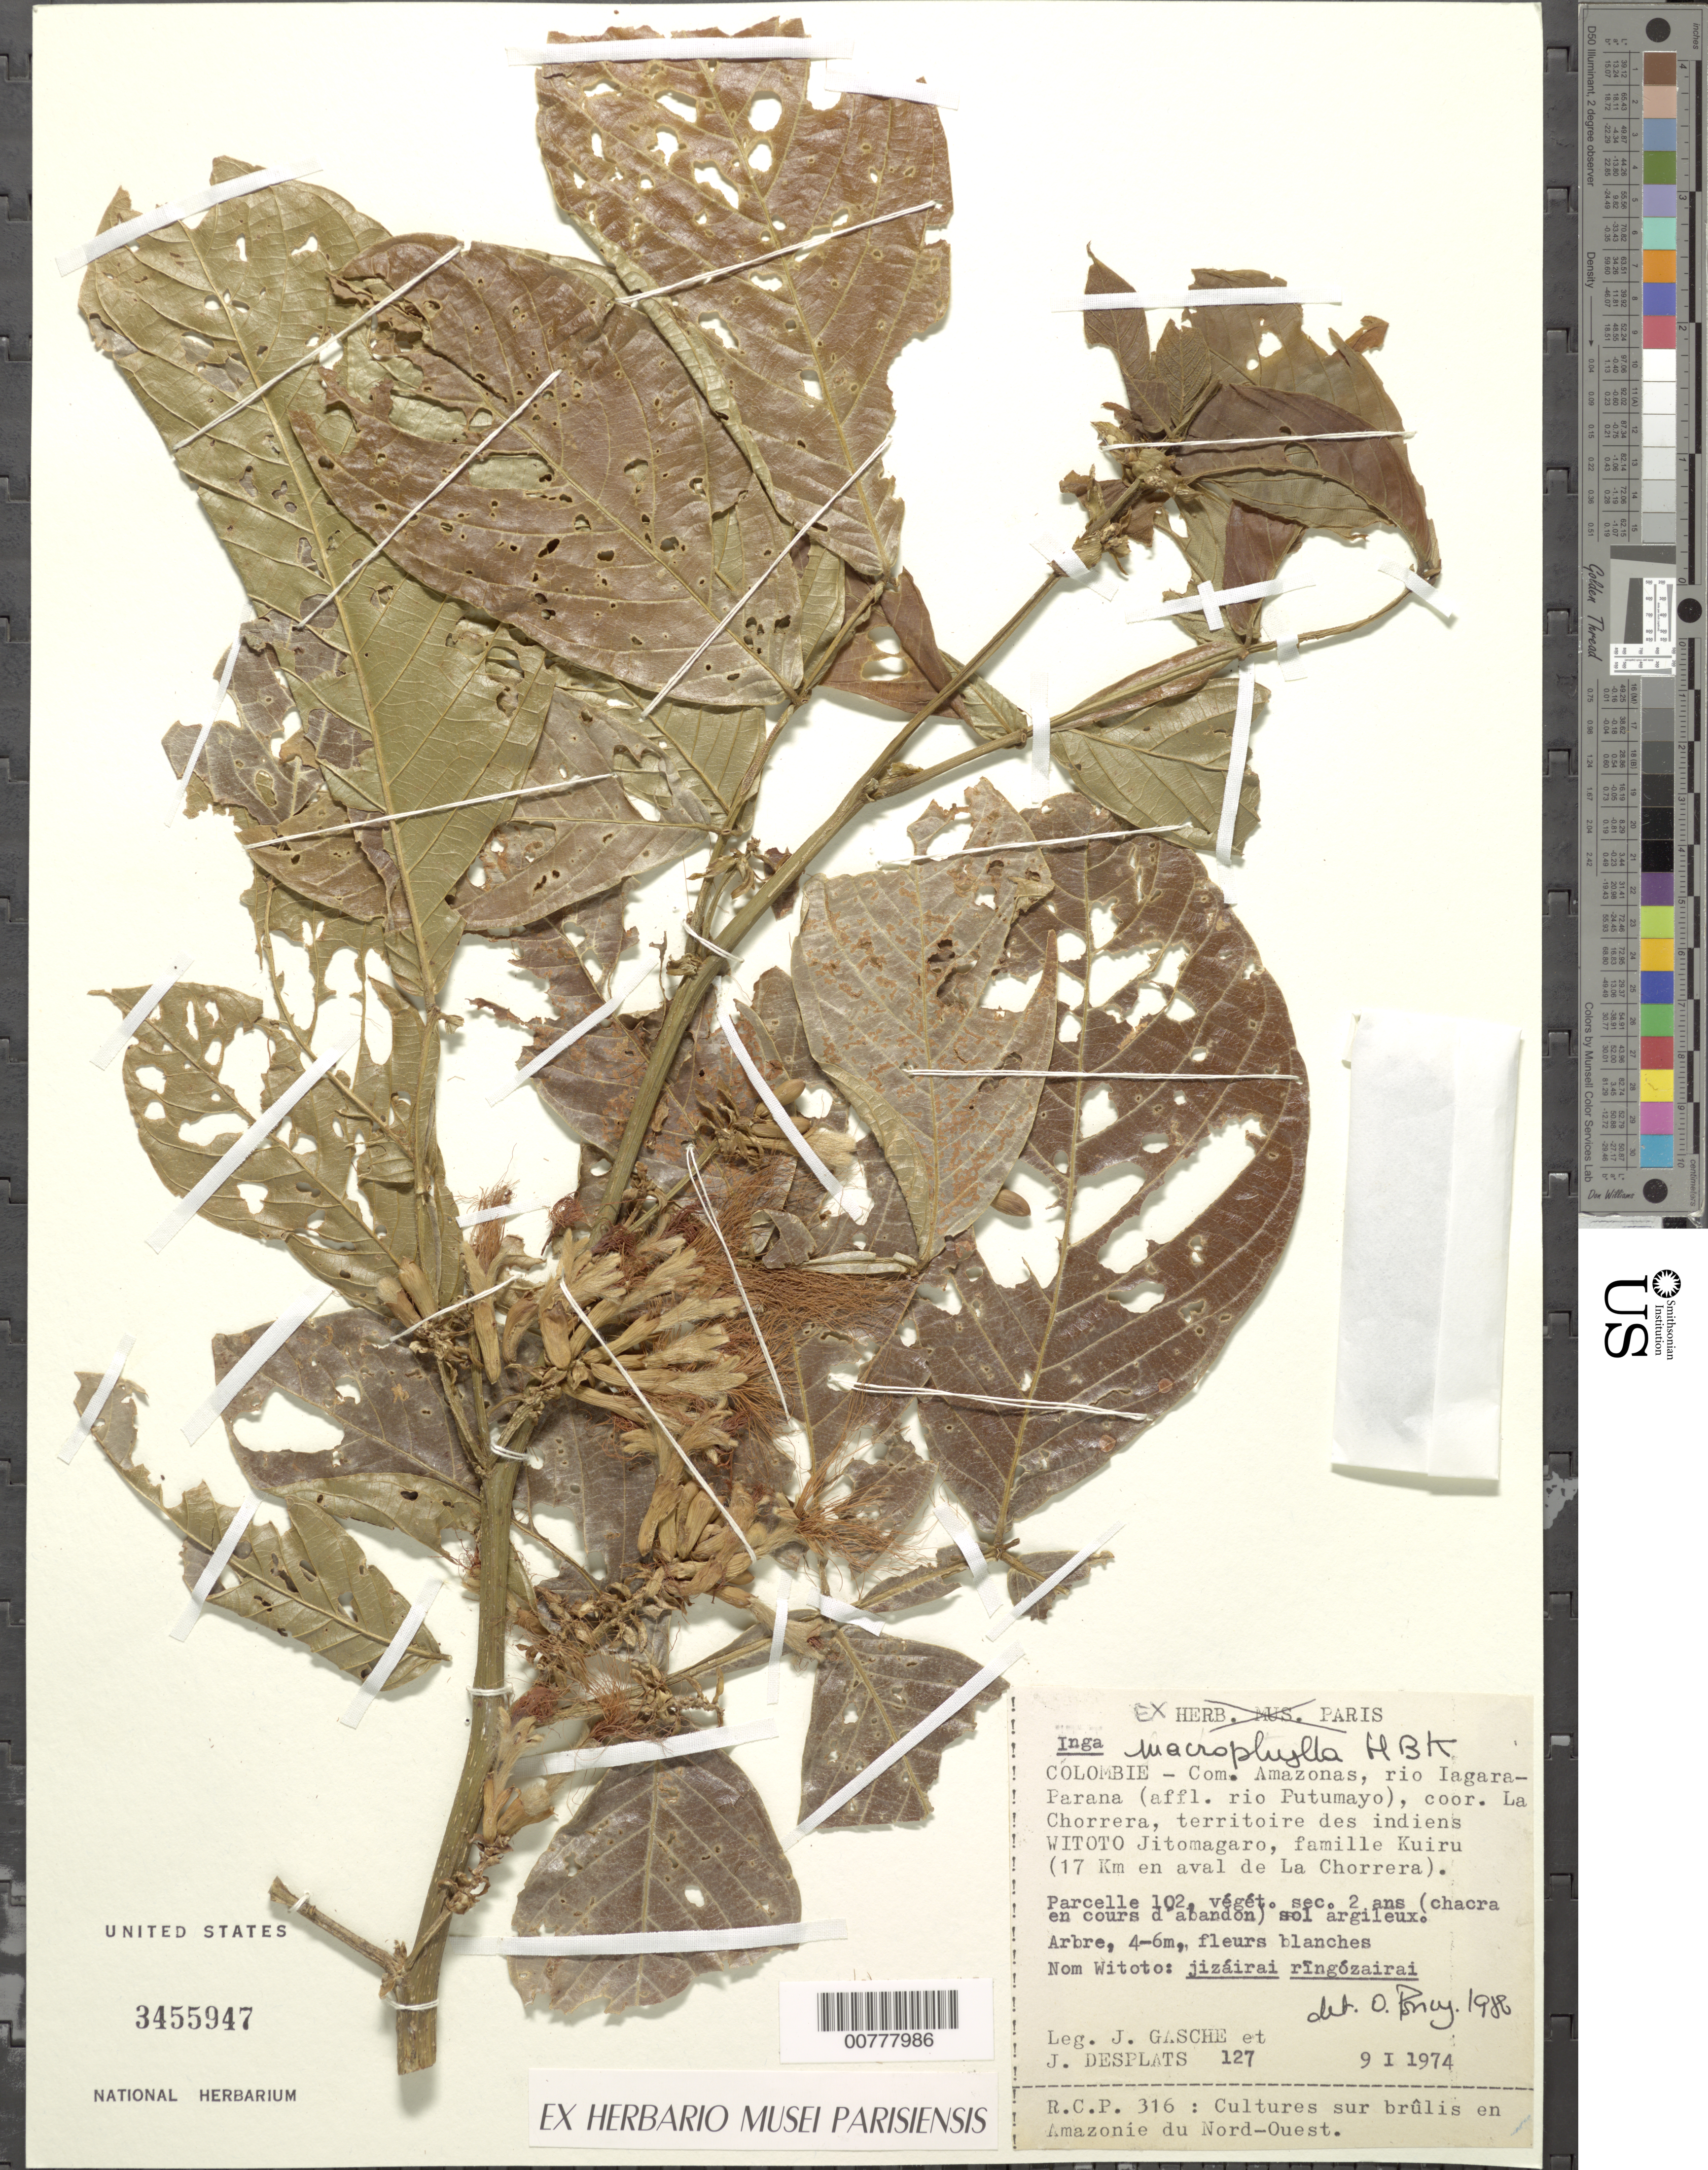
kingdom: Plantae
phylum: Tracheophyta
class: Magnoliopsida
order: Fabales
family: Fabaceae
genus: Inga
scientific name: Inga virgultosa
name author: (Vahl) Desv.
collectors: J. Gasche & J. Desplats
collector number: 127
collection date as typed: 9-Jan-74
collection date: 1974-01-09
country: Colombia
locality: Com. Amazonas, Río Iagara-Parana (affl. Río Putumayo); La Chorrera, terrtoire de indiens WITOTO Jitomagaro, famille Kuiru (17km en aval de La Chorrera)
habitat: Parcelle 102, végét. Sec. 2 ans (chacra en cours d'abandon) sol argileux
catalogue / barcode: US 3455947